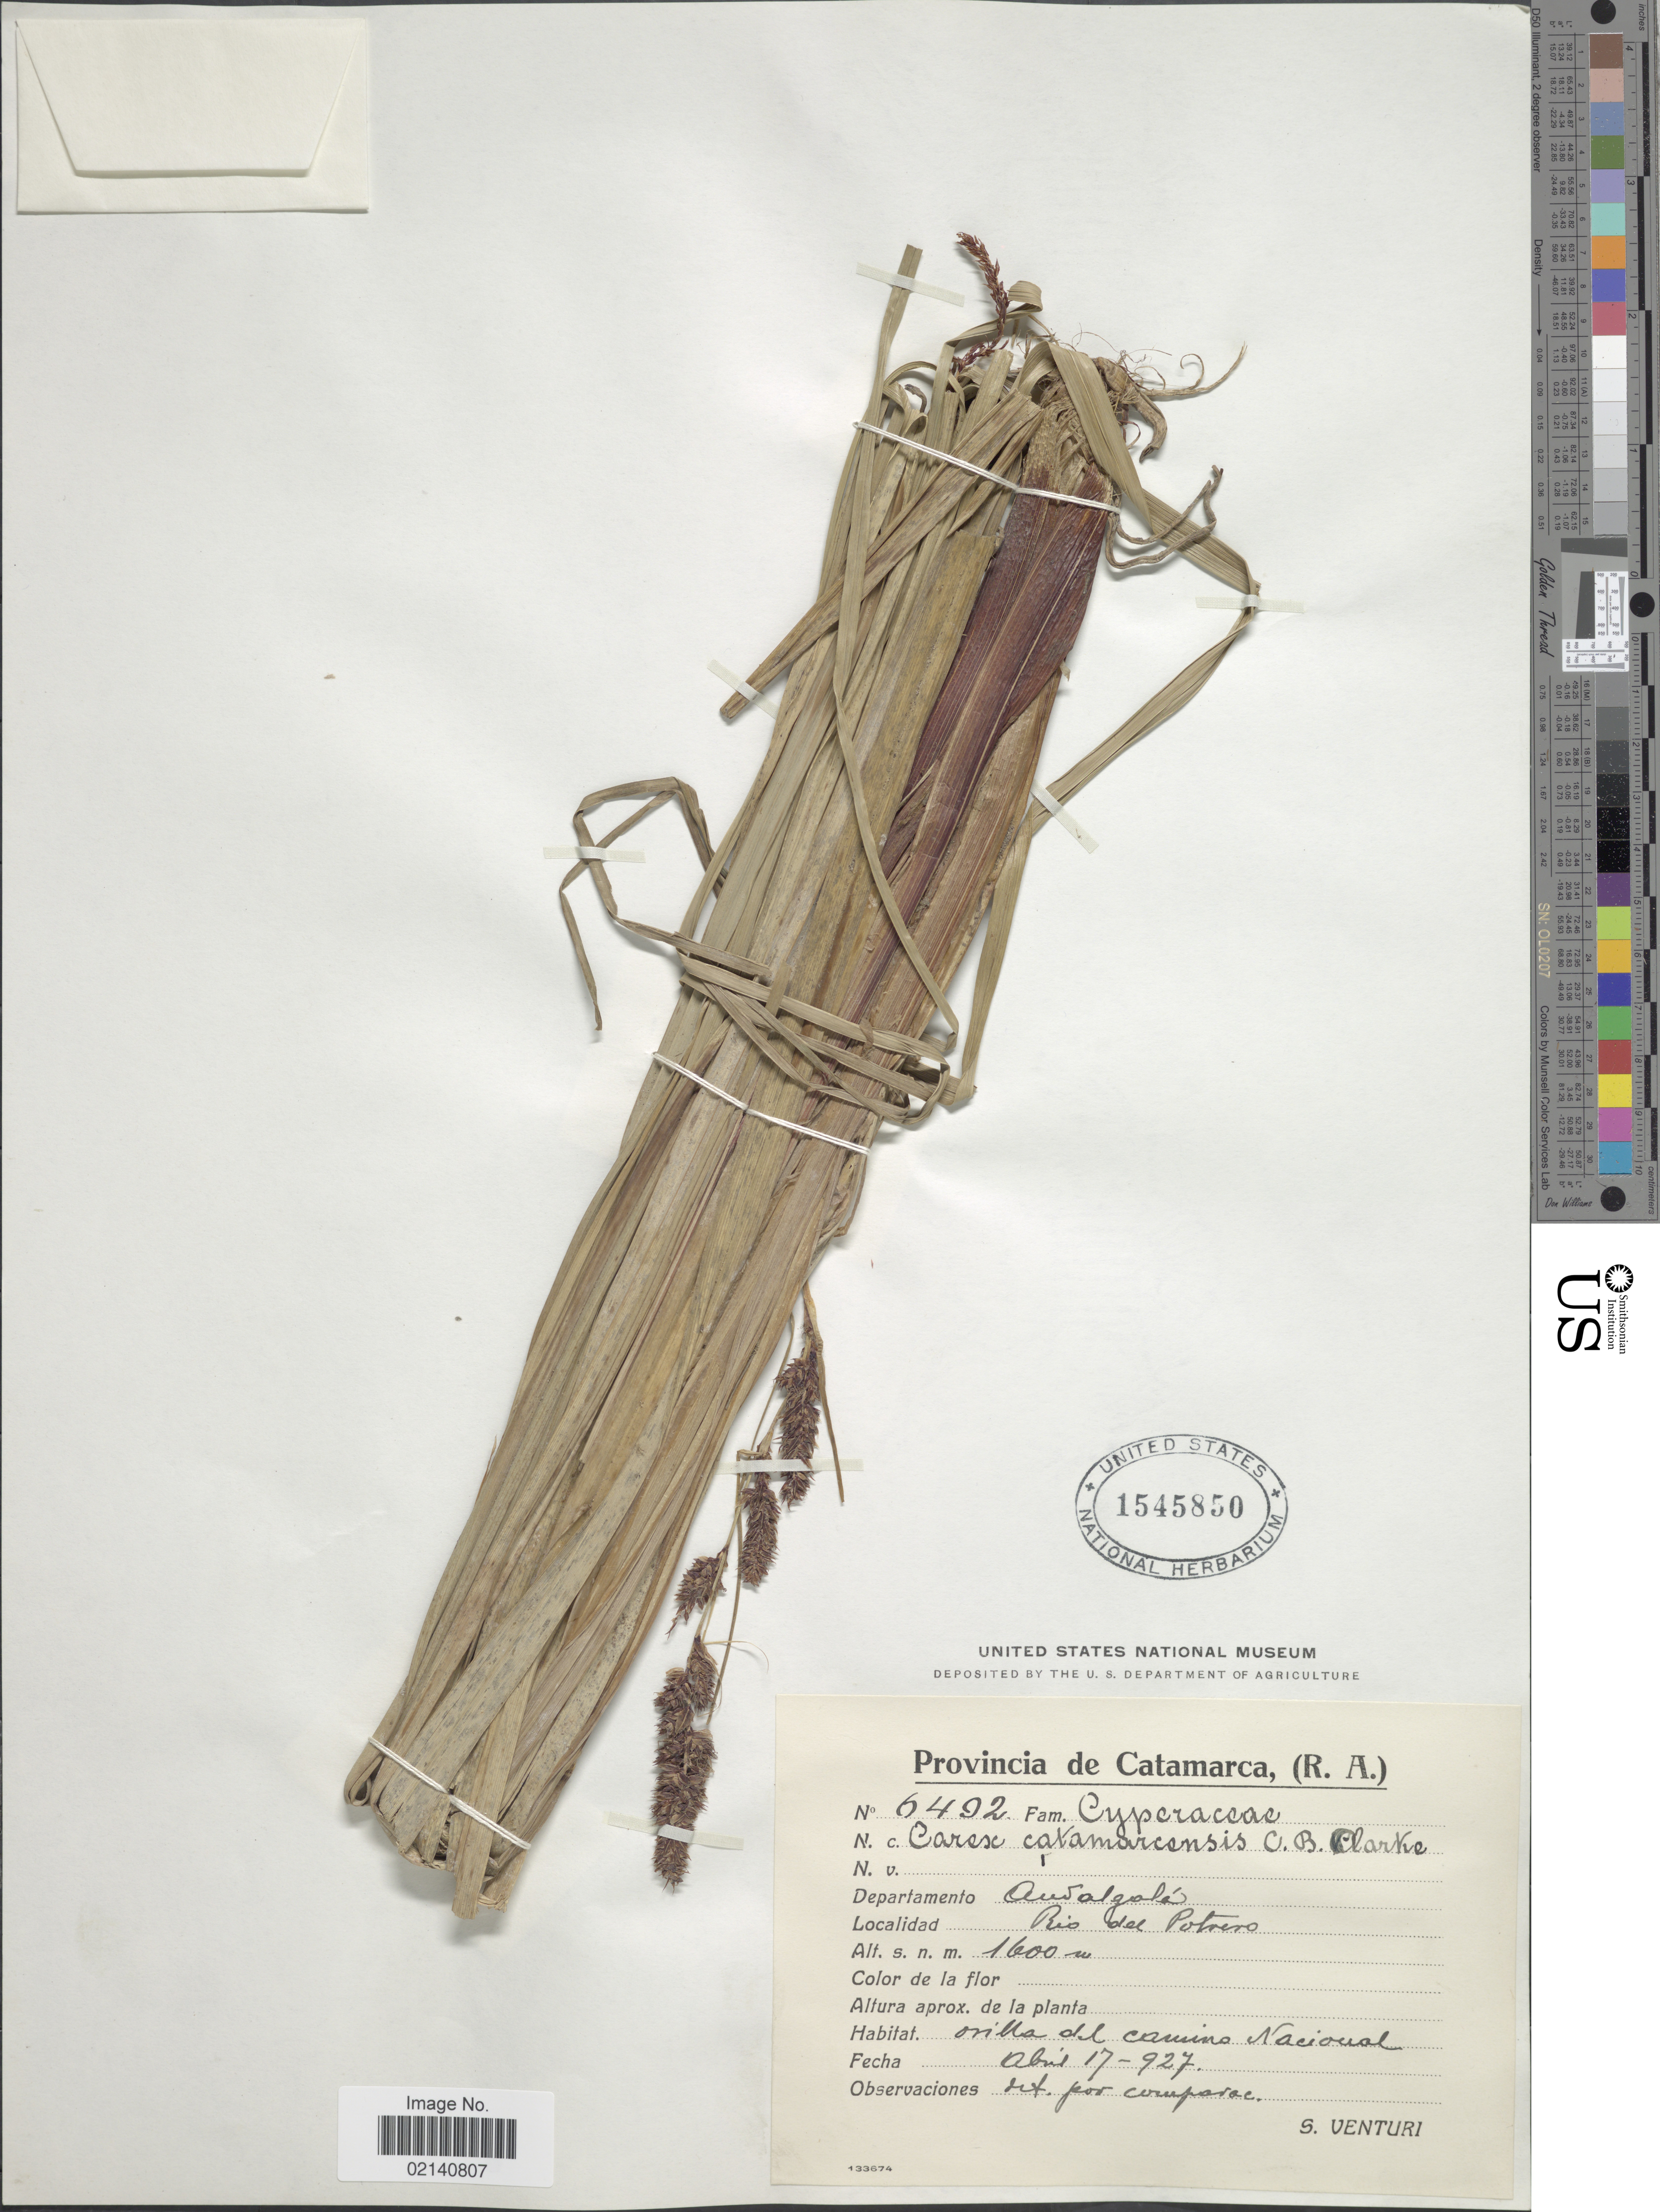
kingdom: Plantae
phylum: Tracheophyta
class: Liliopsida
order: Poales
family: Cyperaceae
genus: Carex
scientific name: Carex catamarcensis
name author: C.B. Clarke ex Kük.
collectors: S. Venturi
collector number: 9402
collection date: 1927-04-17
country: Argentina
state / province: Catamarca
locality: (R.A.), Departamento Andalgalá, Rio del Potrero, orilla del camino Naciol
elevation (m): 1600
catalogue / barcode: US 1545850